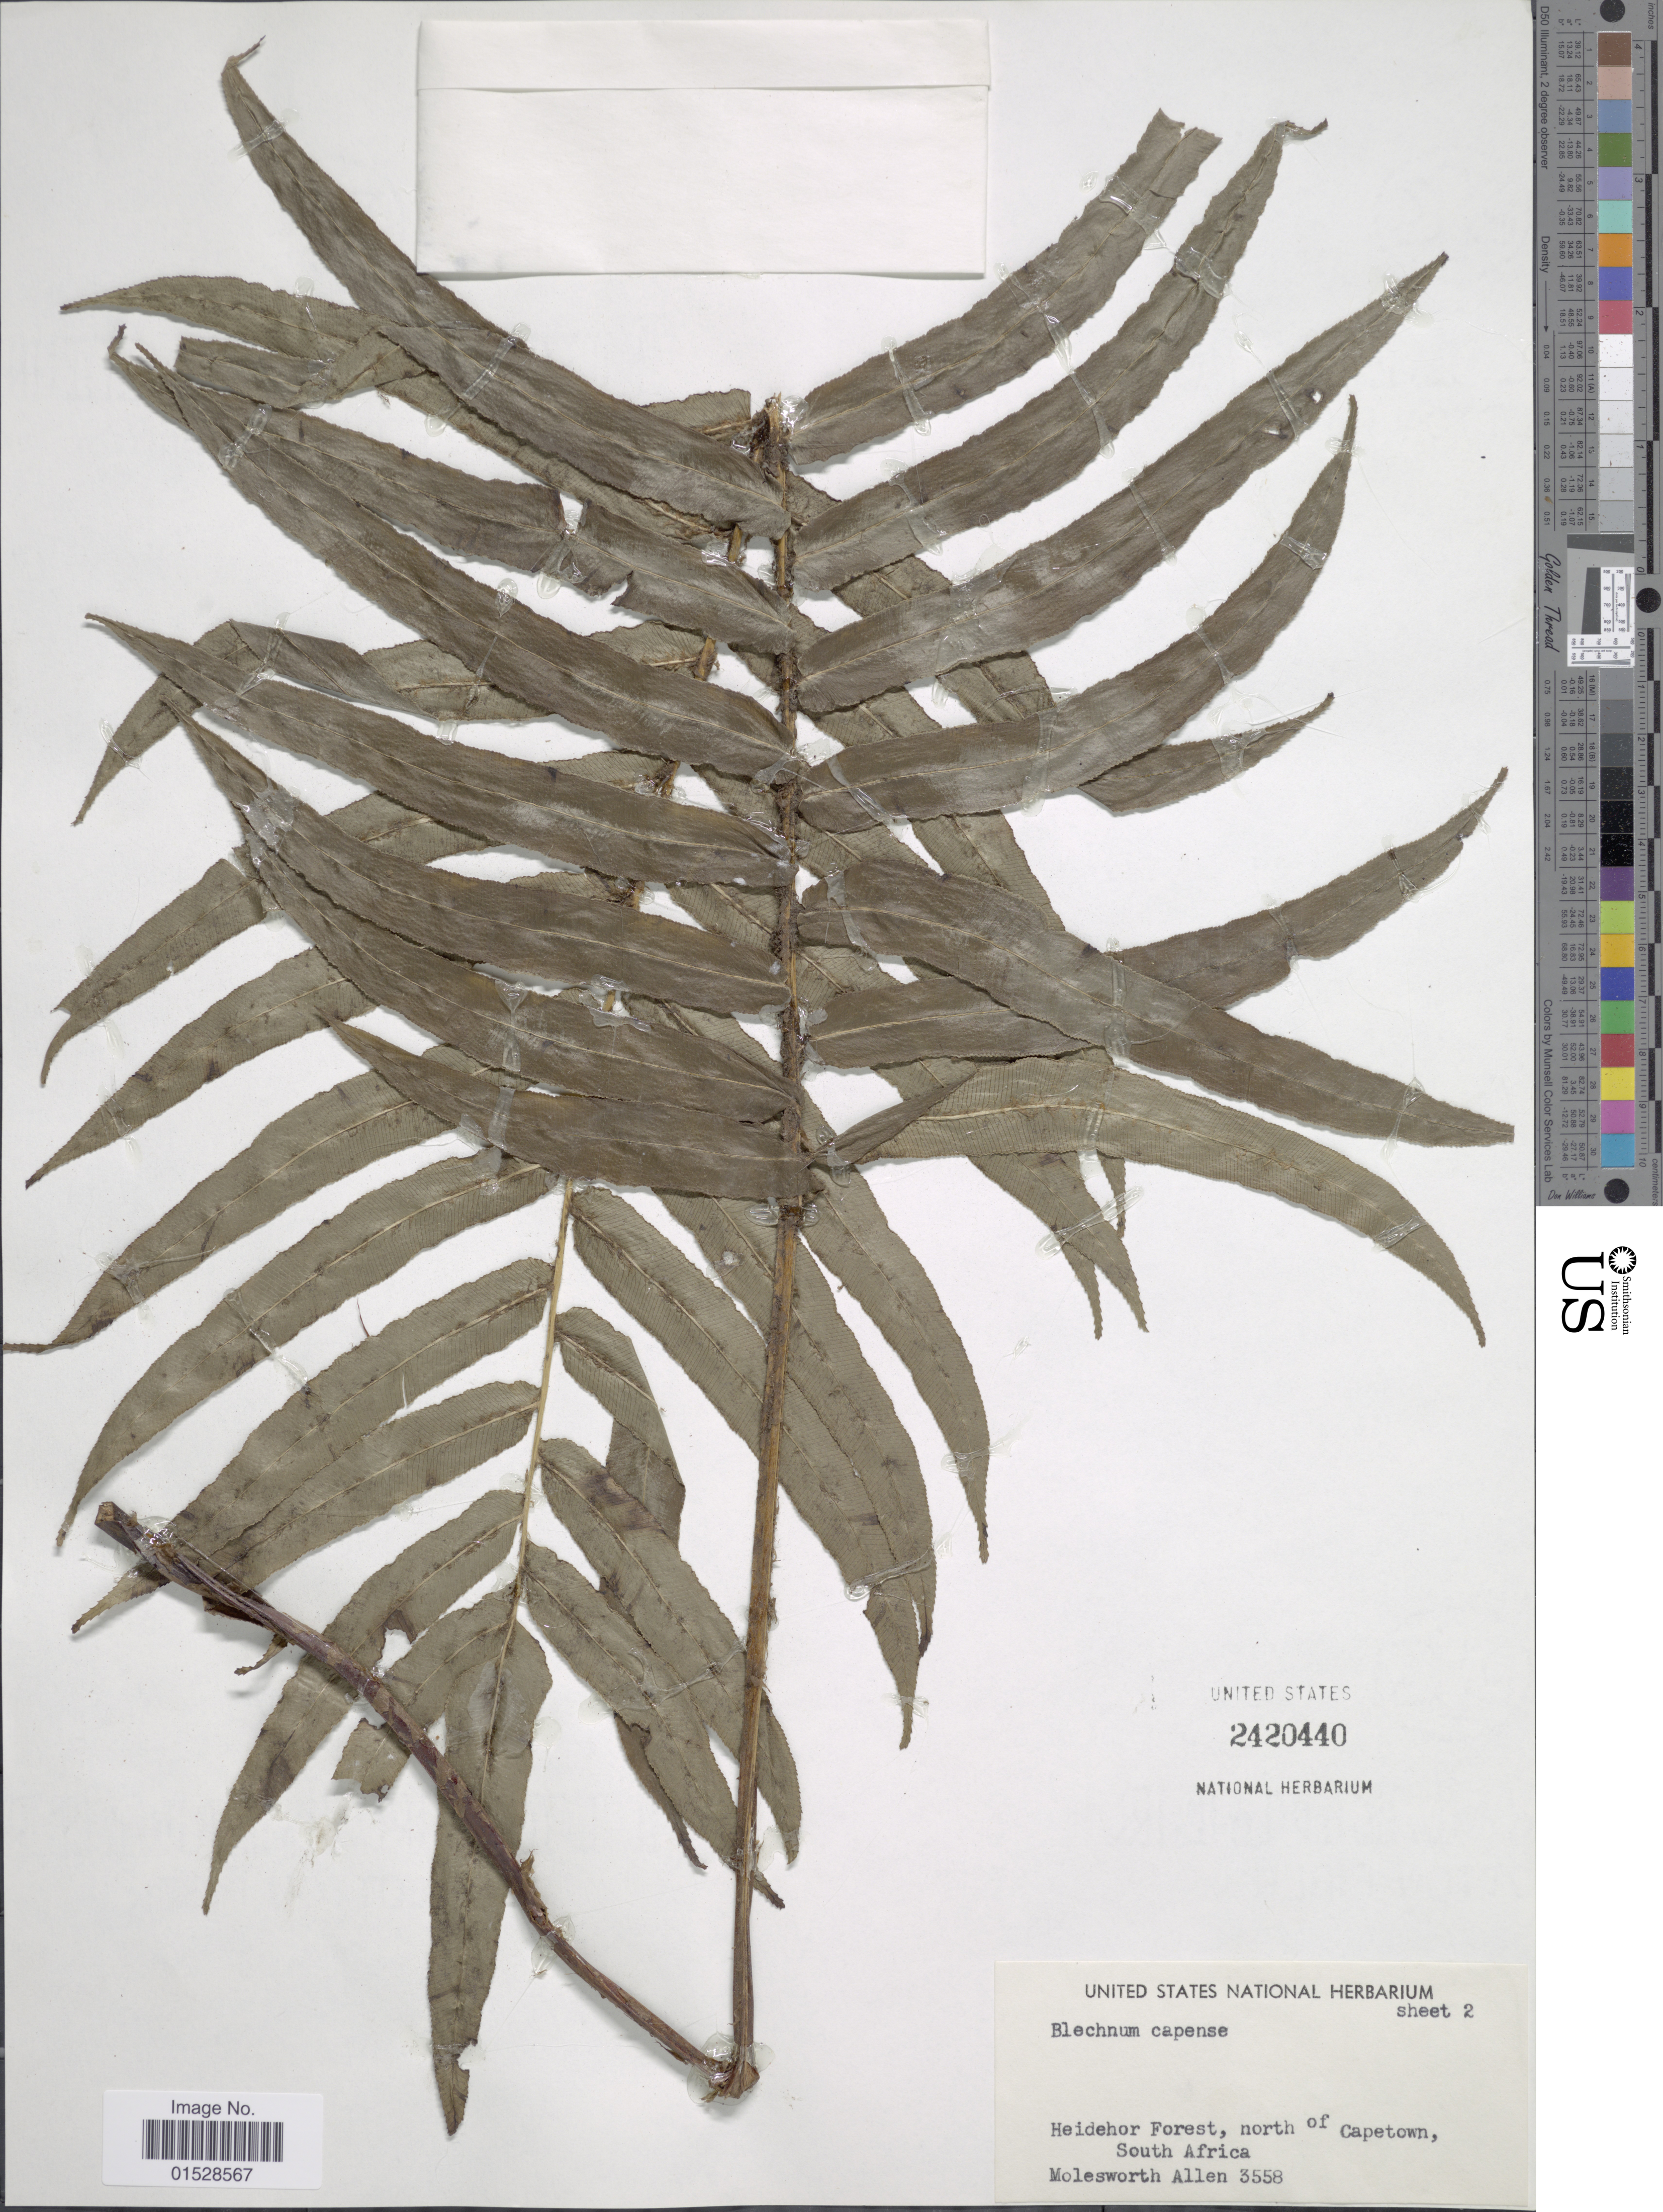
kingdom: Plantae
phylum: Tracheophyta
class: Polypodiopsida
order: Polypodiales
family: Blechnaceae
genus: Blechnum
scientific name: Blechnum capense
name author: (L.) Schltdl.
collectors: B. E. G. Molesworth-Allen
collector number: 3558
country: South Africa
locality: Heidehor Forest, north of Capetown, South Africa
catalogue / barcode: US 2420440